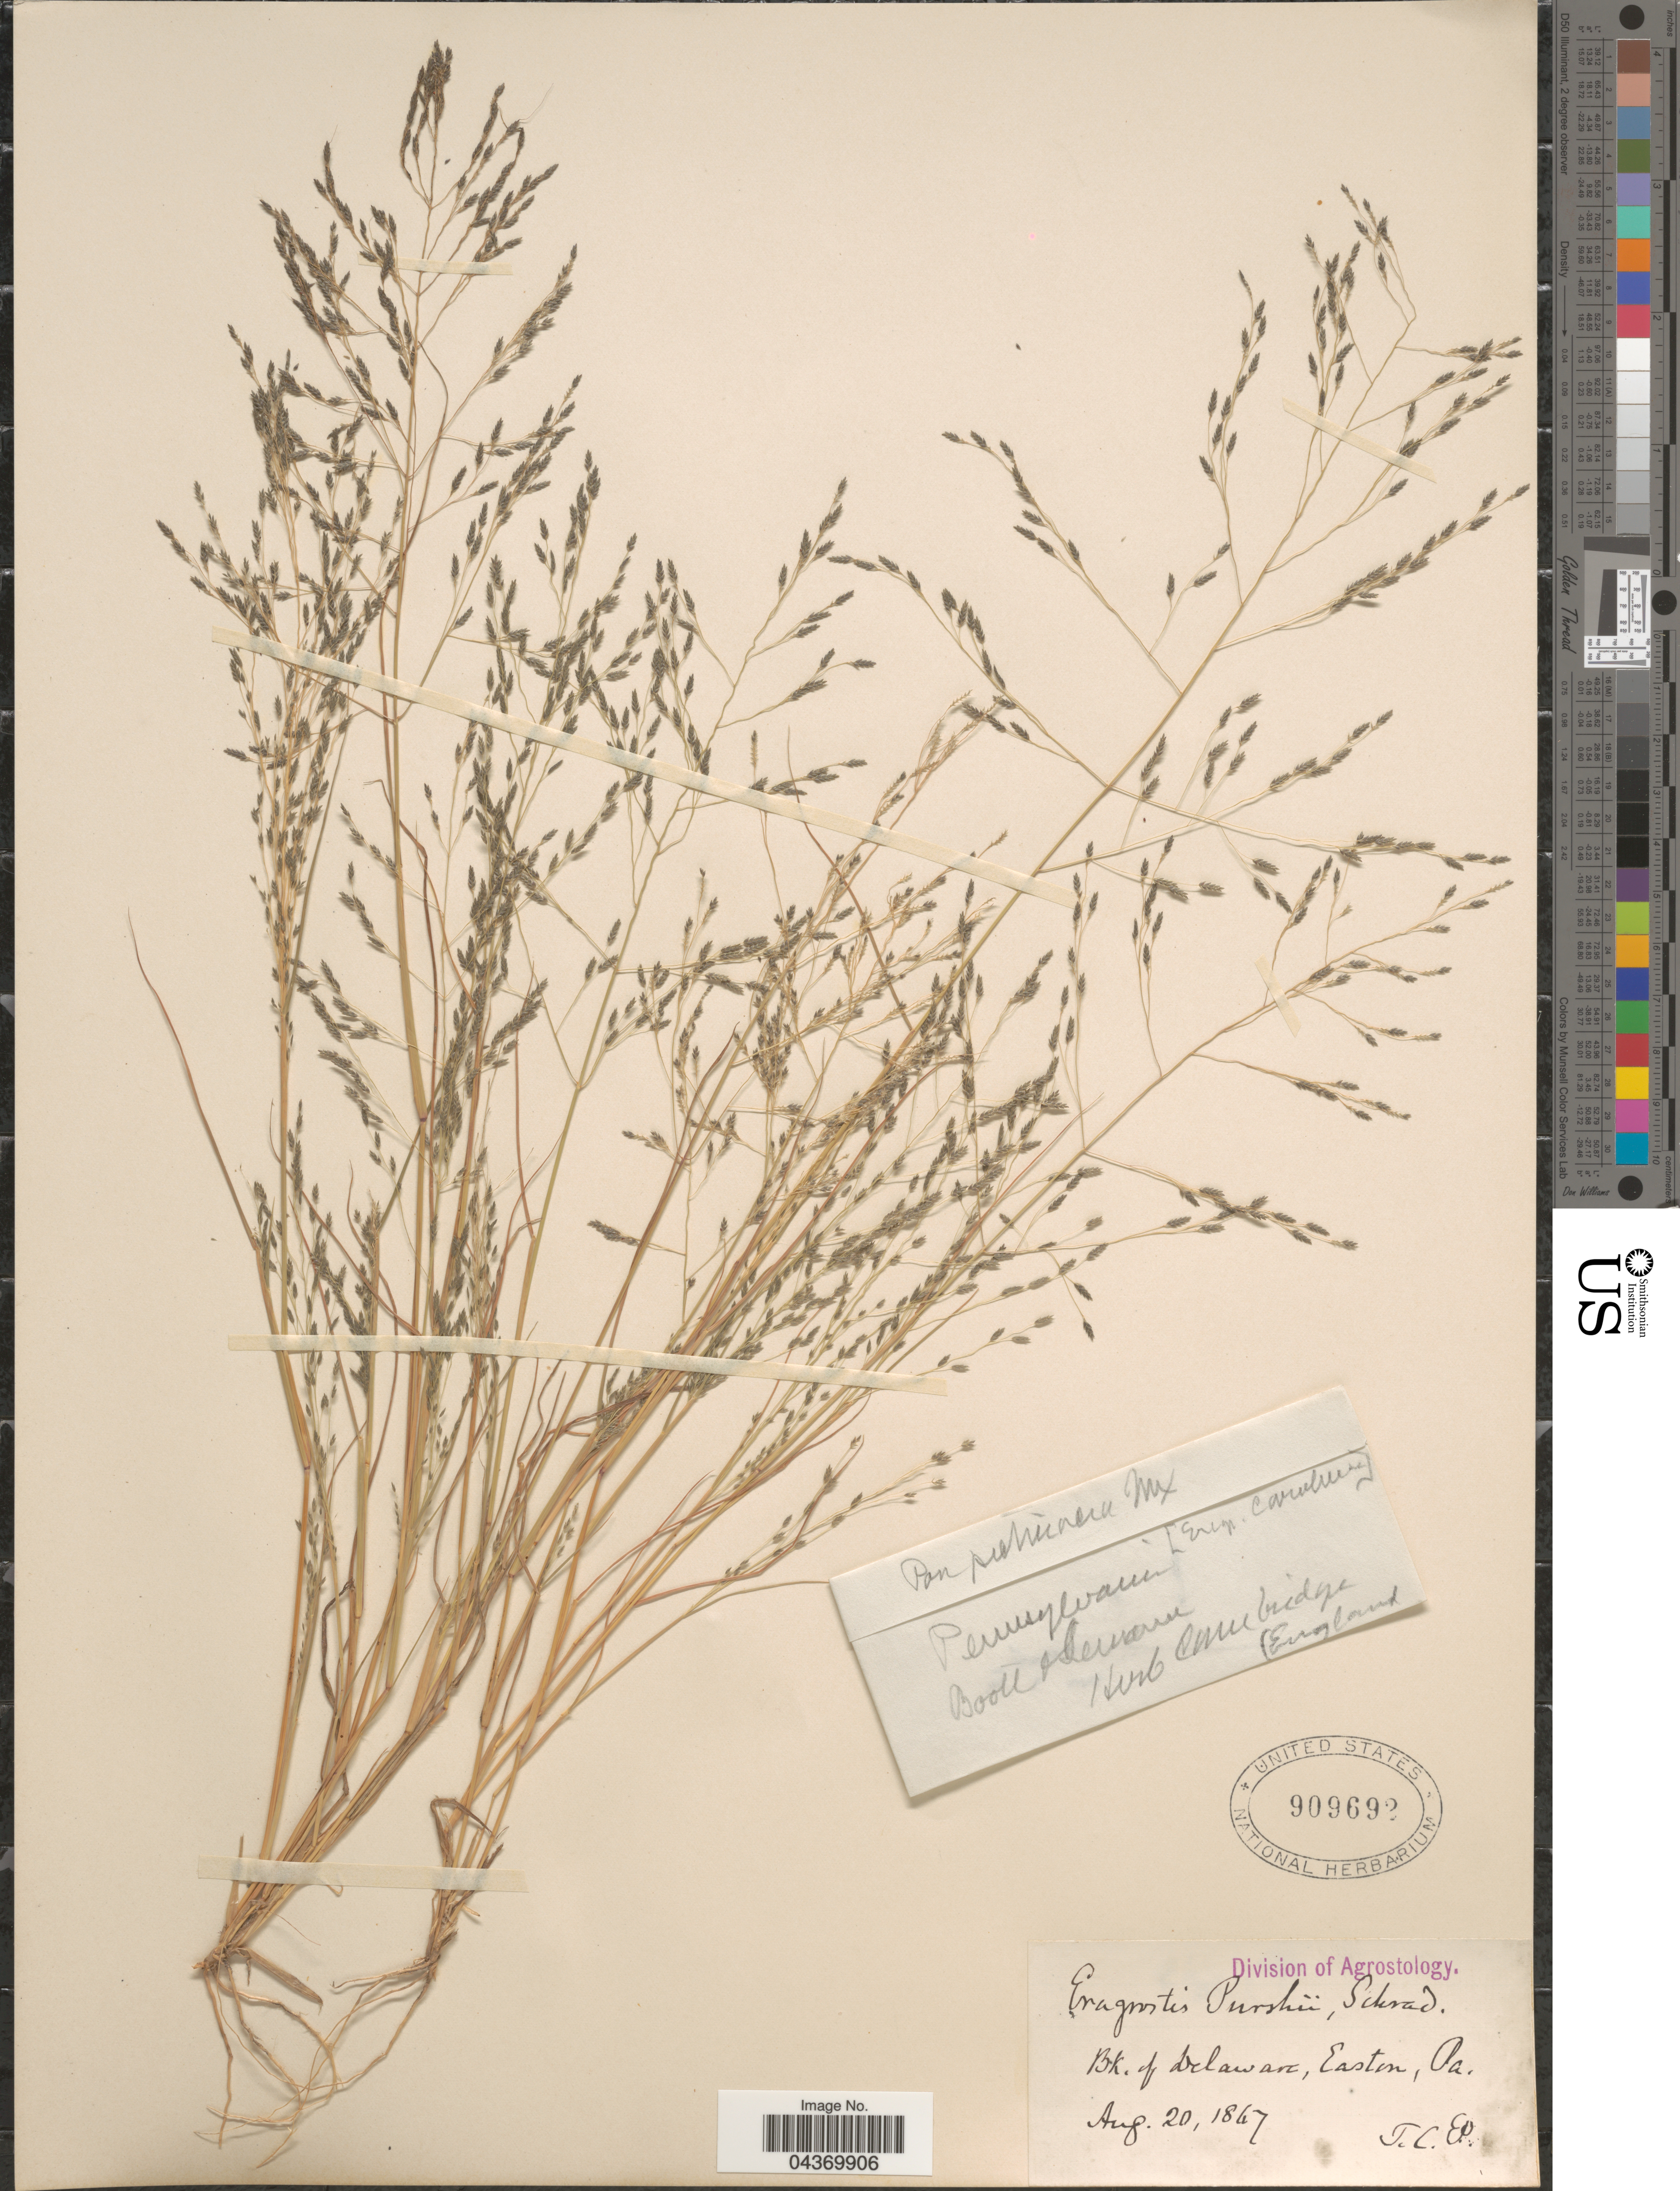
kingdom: Plantae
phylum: Tracheophyta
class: Liliopsida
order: Poales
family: Poaceae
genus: Eragrostis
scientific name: Eragrostis pectinacea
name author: (Michx.) Nees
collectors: Boott & -. Lemann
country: United States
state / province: Pennsylvania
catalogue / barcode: US 909692-2